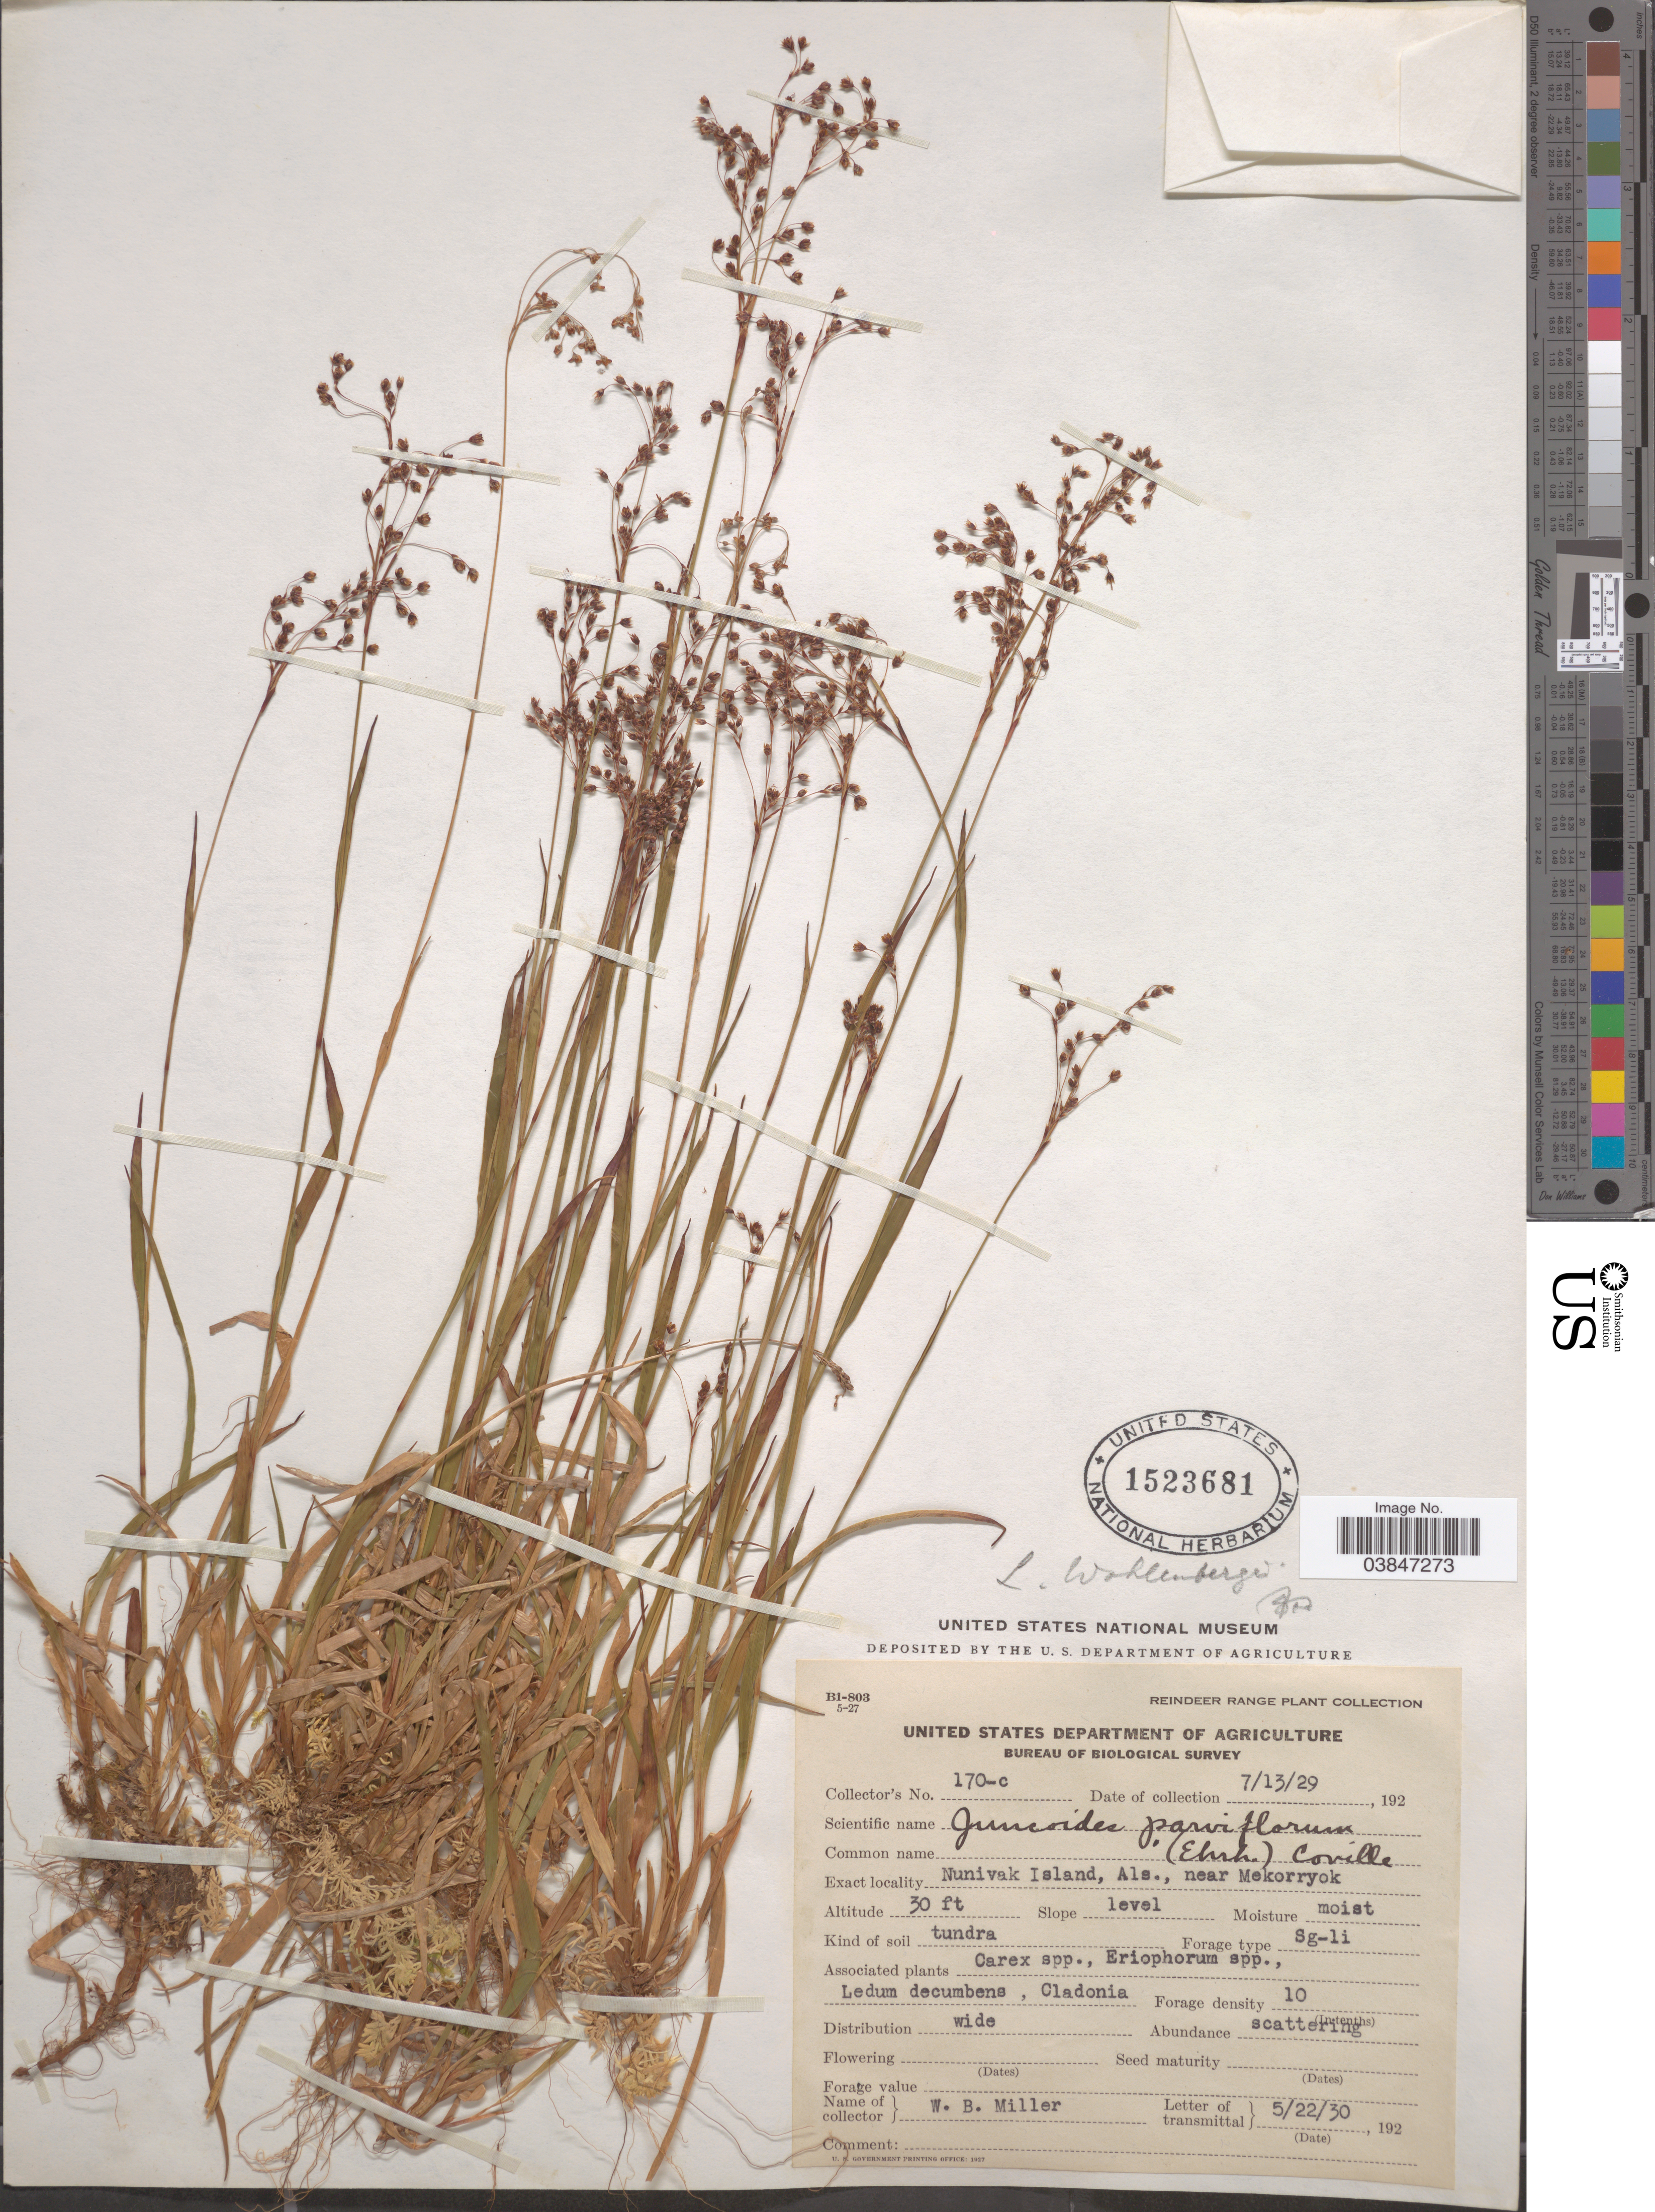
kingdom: Plantae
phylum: Tracheophyta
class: Liliopsida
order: Poales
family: Juncaceae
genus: Luzula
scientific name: Luzula wahlenbergii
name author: Rupr.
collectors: W. Miller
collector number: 170-c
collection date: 1929-07-13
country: United States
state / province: Alaska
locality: Nunivak Island, near Mekorryok.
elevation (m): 9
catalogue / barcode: US 1523681